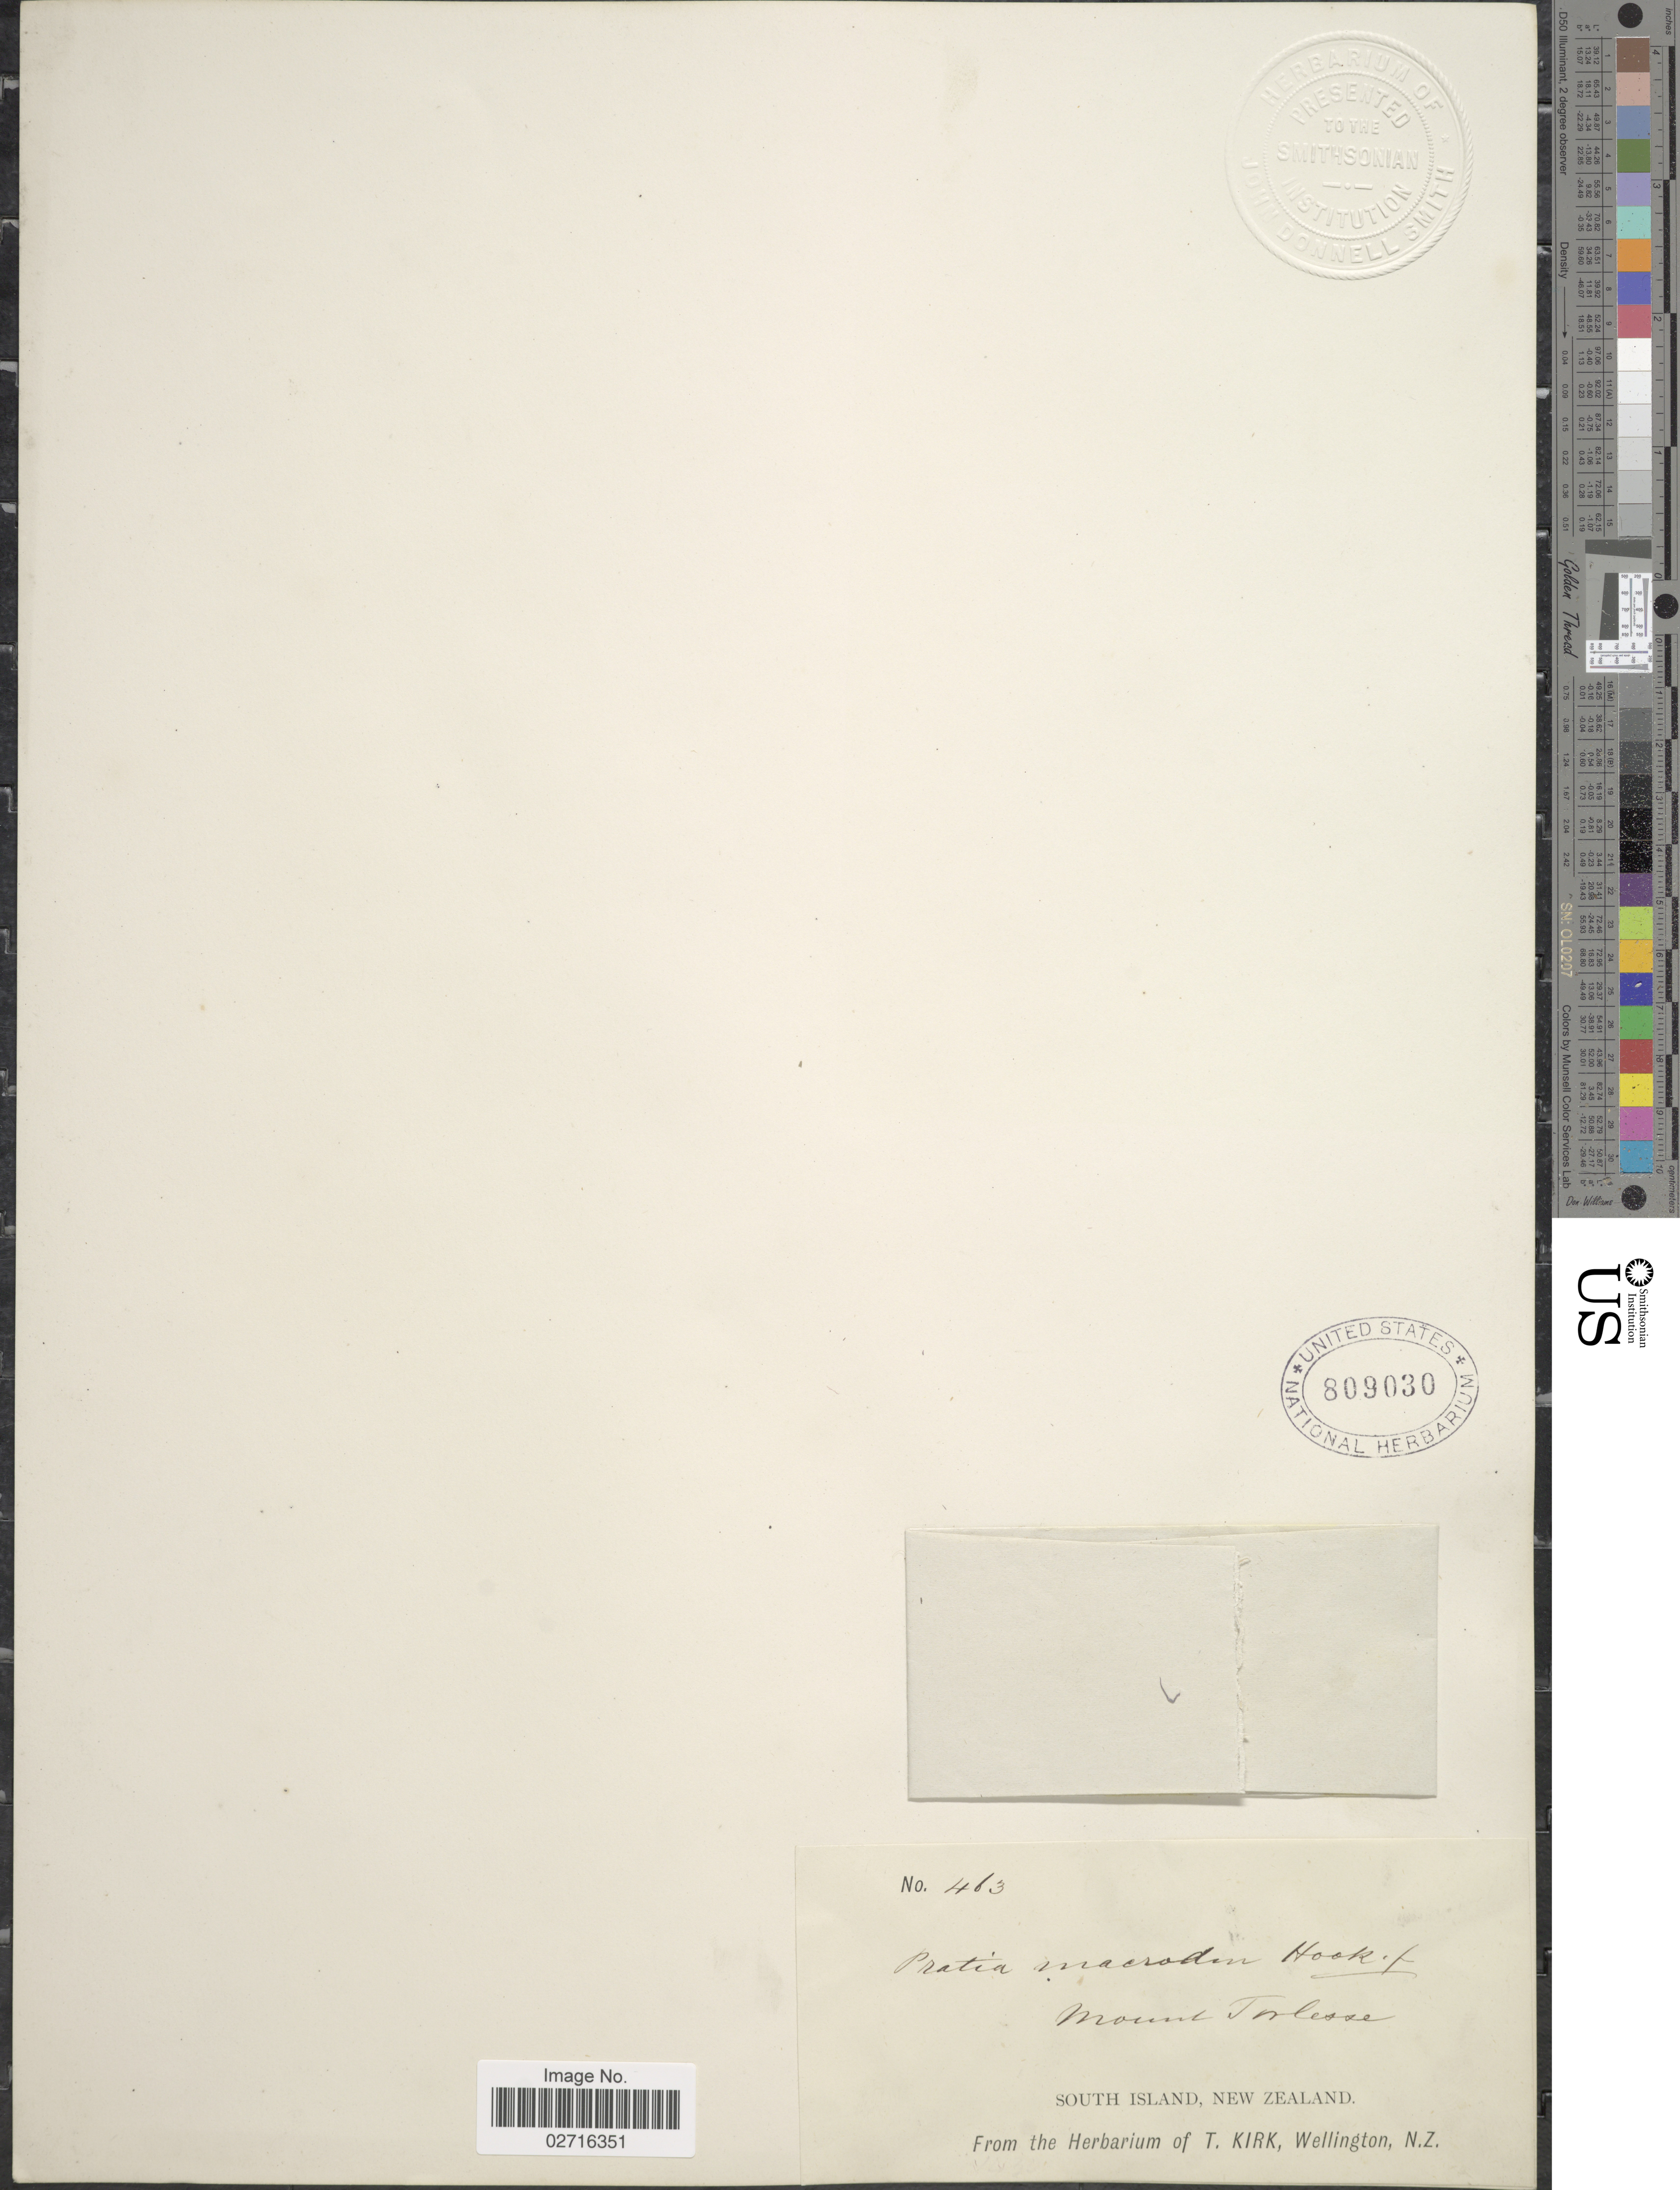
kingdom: Plantae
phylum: Tracheophyta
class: Magnoliopsida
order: Asterales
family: Campanulaceae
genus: Pratia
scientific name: Pratia macrodon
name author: Hook. f.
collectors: ex herb. T. Kirk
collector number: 463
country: New Zealand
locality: South Island, Mount Torlesse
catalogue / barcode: US 809030